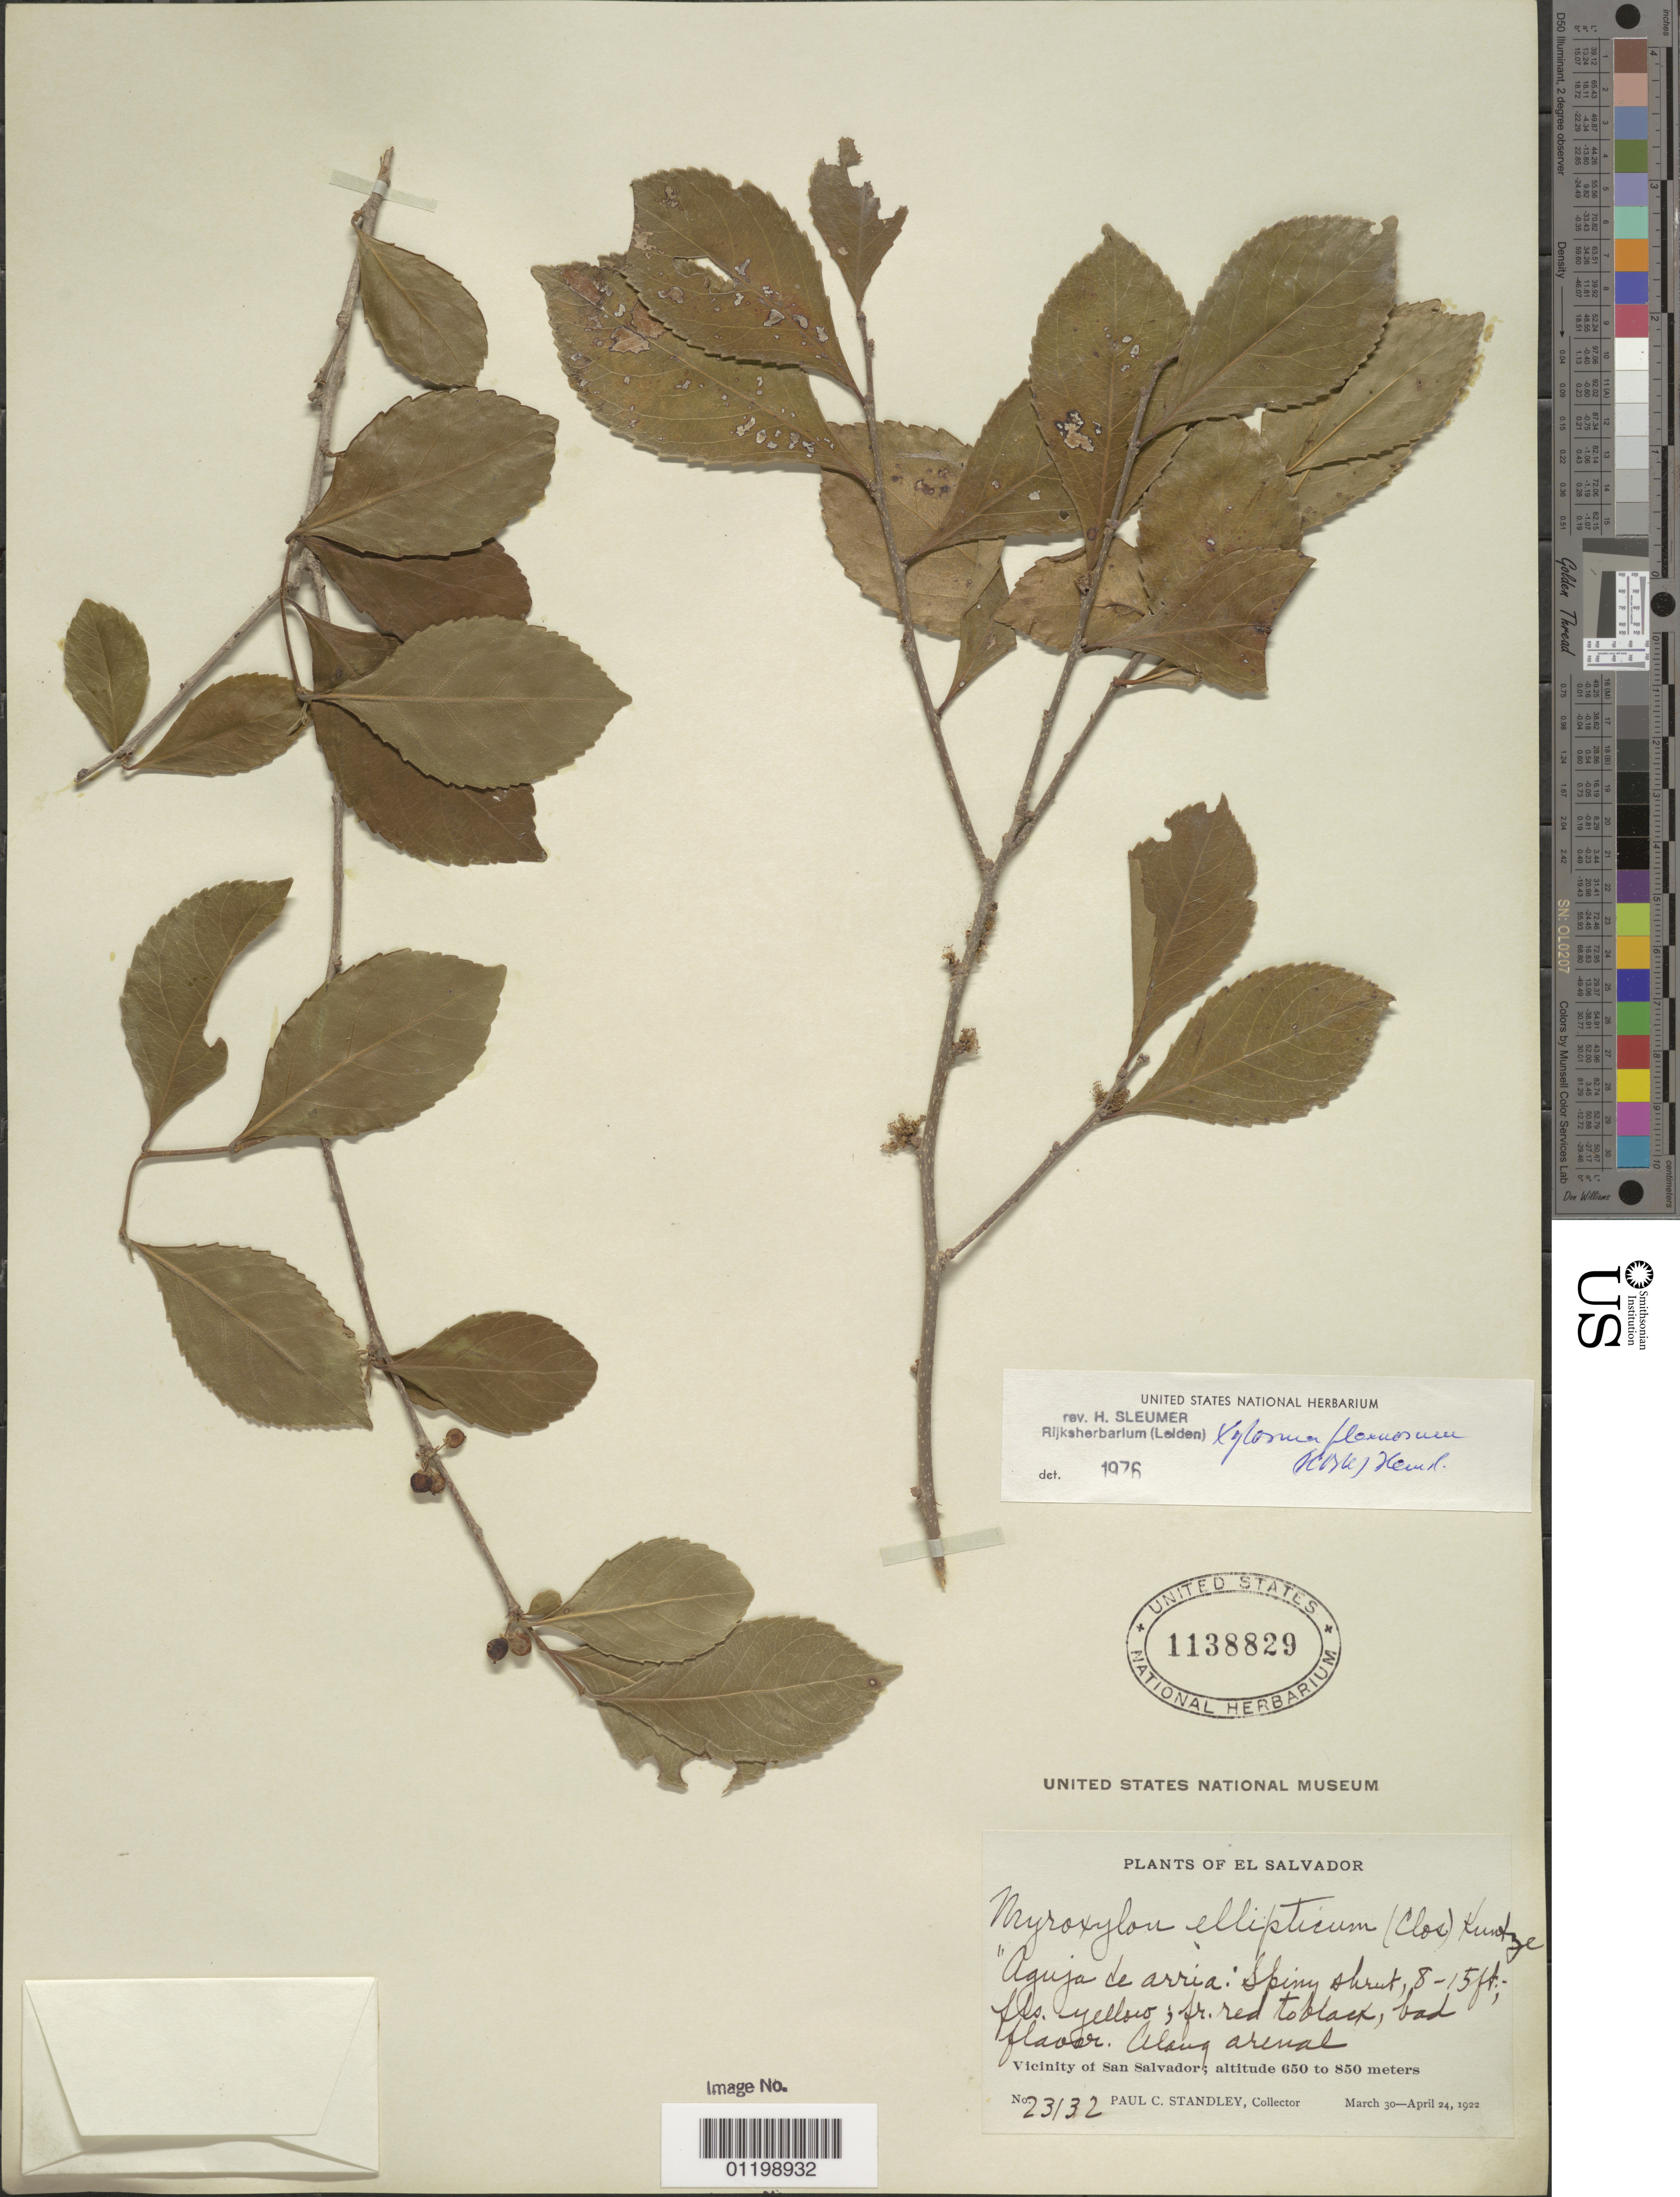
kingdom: Plantae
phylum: Tracheophyta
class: Magnoliopsida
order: Malpighiales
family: Salicaceae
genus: Xylosma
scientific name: Xylosma flexuosa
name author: (Kunth) Hemsl.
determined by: Sleumer, H. O.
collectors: P. C. Standley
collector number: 23132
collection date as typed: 30 Mar 1922 to 24 Apr 1922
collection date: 1922-03-30/1922-04-24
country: El Salvador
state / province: San Salvador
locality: Vicinity of San Salvador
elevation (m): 650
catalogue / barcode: US 1138829